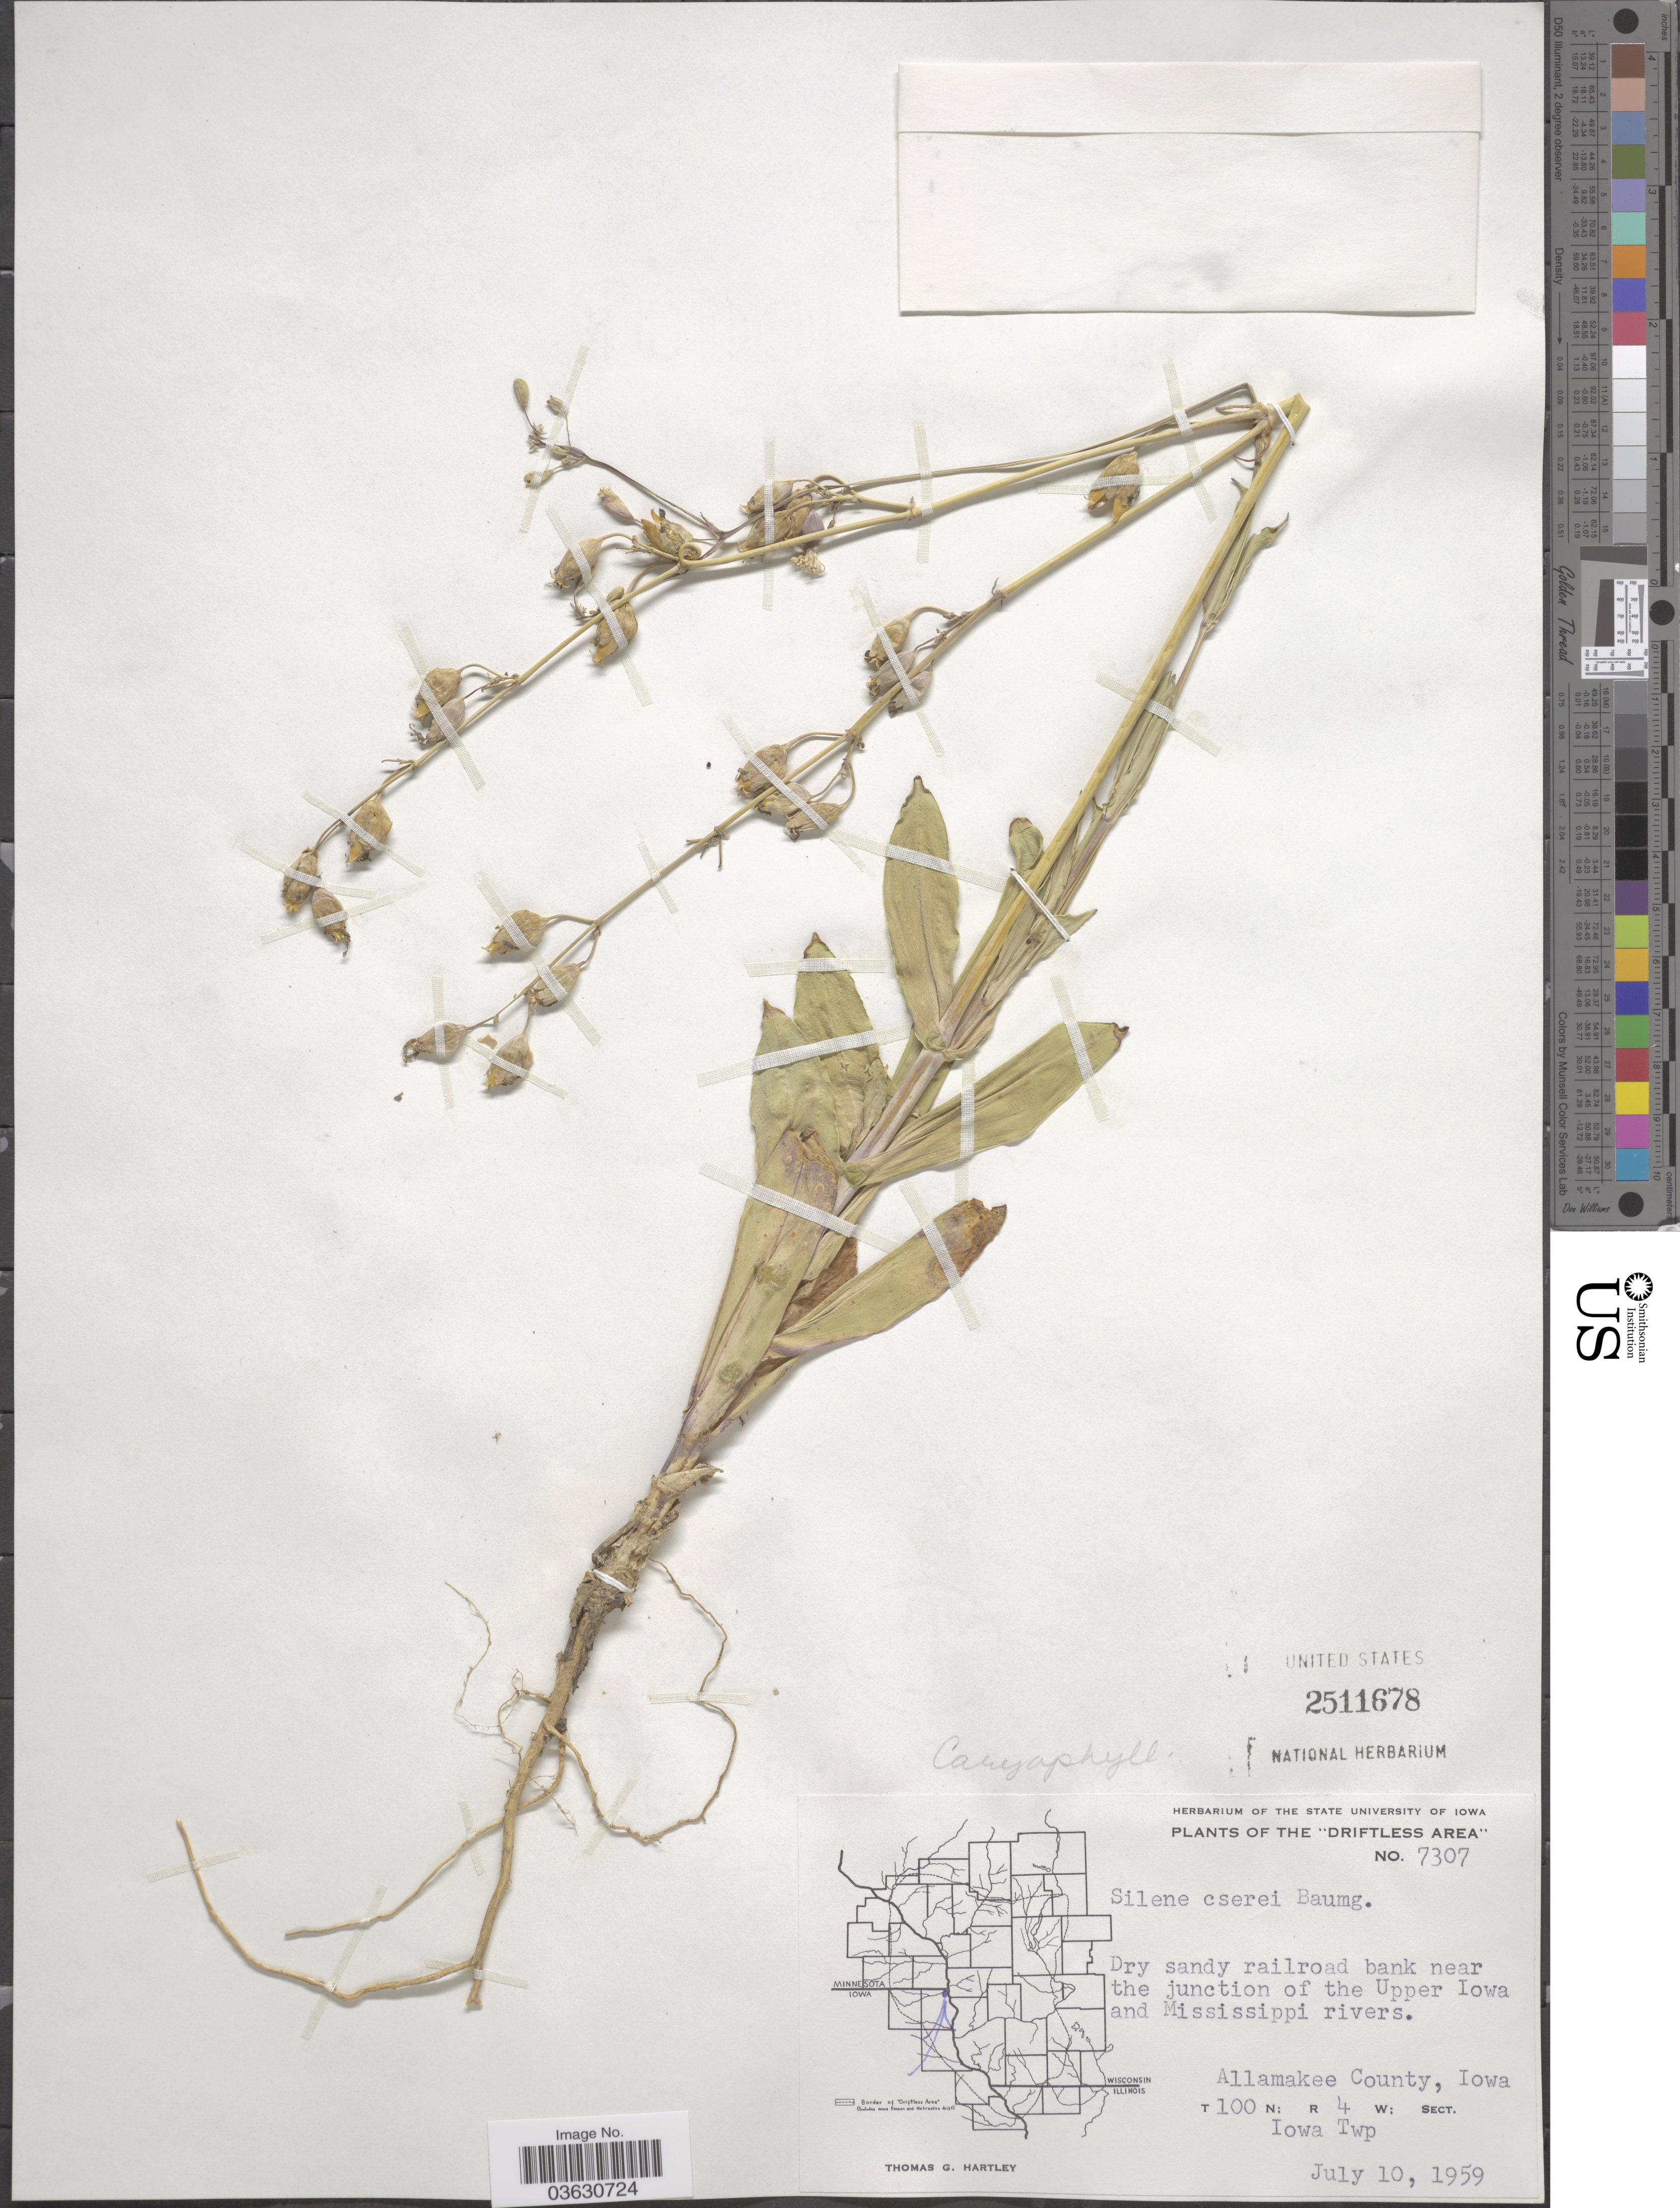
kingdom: Plantae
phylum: Tracheophyta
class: Magnoliopsida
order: Caryophyllales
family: Caryophyllaceae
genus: Silene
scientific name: Silene csereii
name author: Baumg.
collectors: T. G. Hartley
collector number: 7307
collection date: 1959-07-10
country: United States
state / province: Iowa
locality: The "Driftless Area". Dry sandy railroad bank near the junction of the Upper Iowa and Mississippi rivers. Allamakee County, T 100 N; R 4 W; Sect. Iowa Twp.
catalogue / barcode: US 2511678